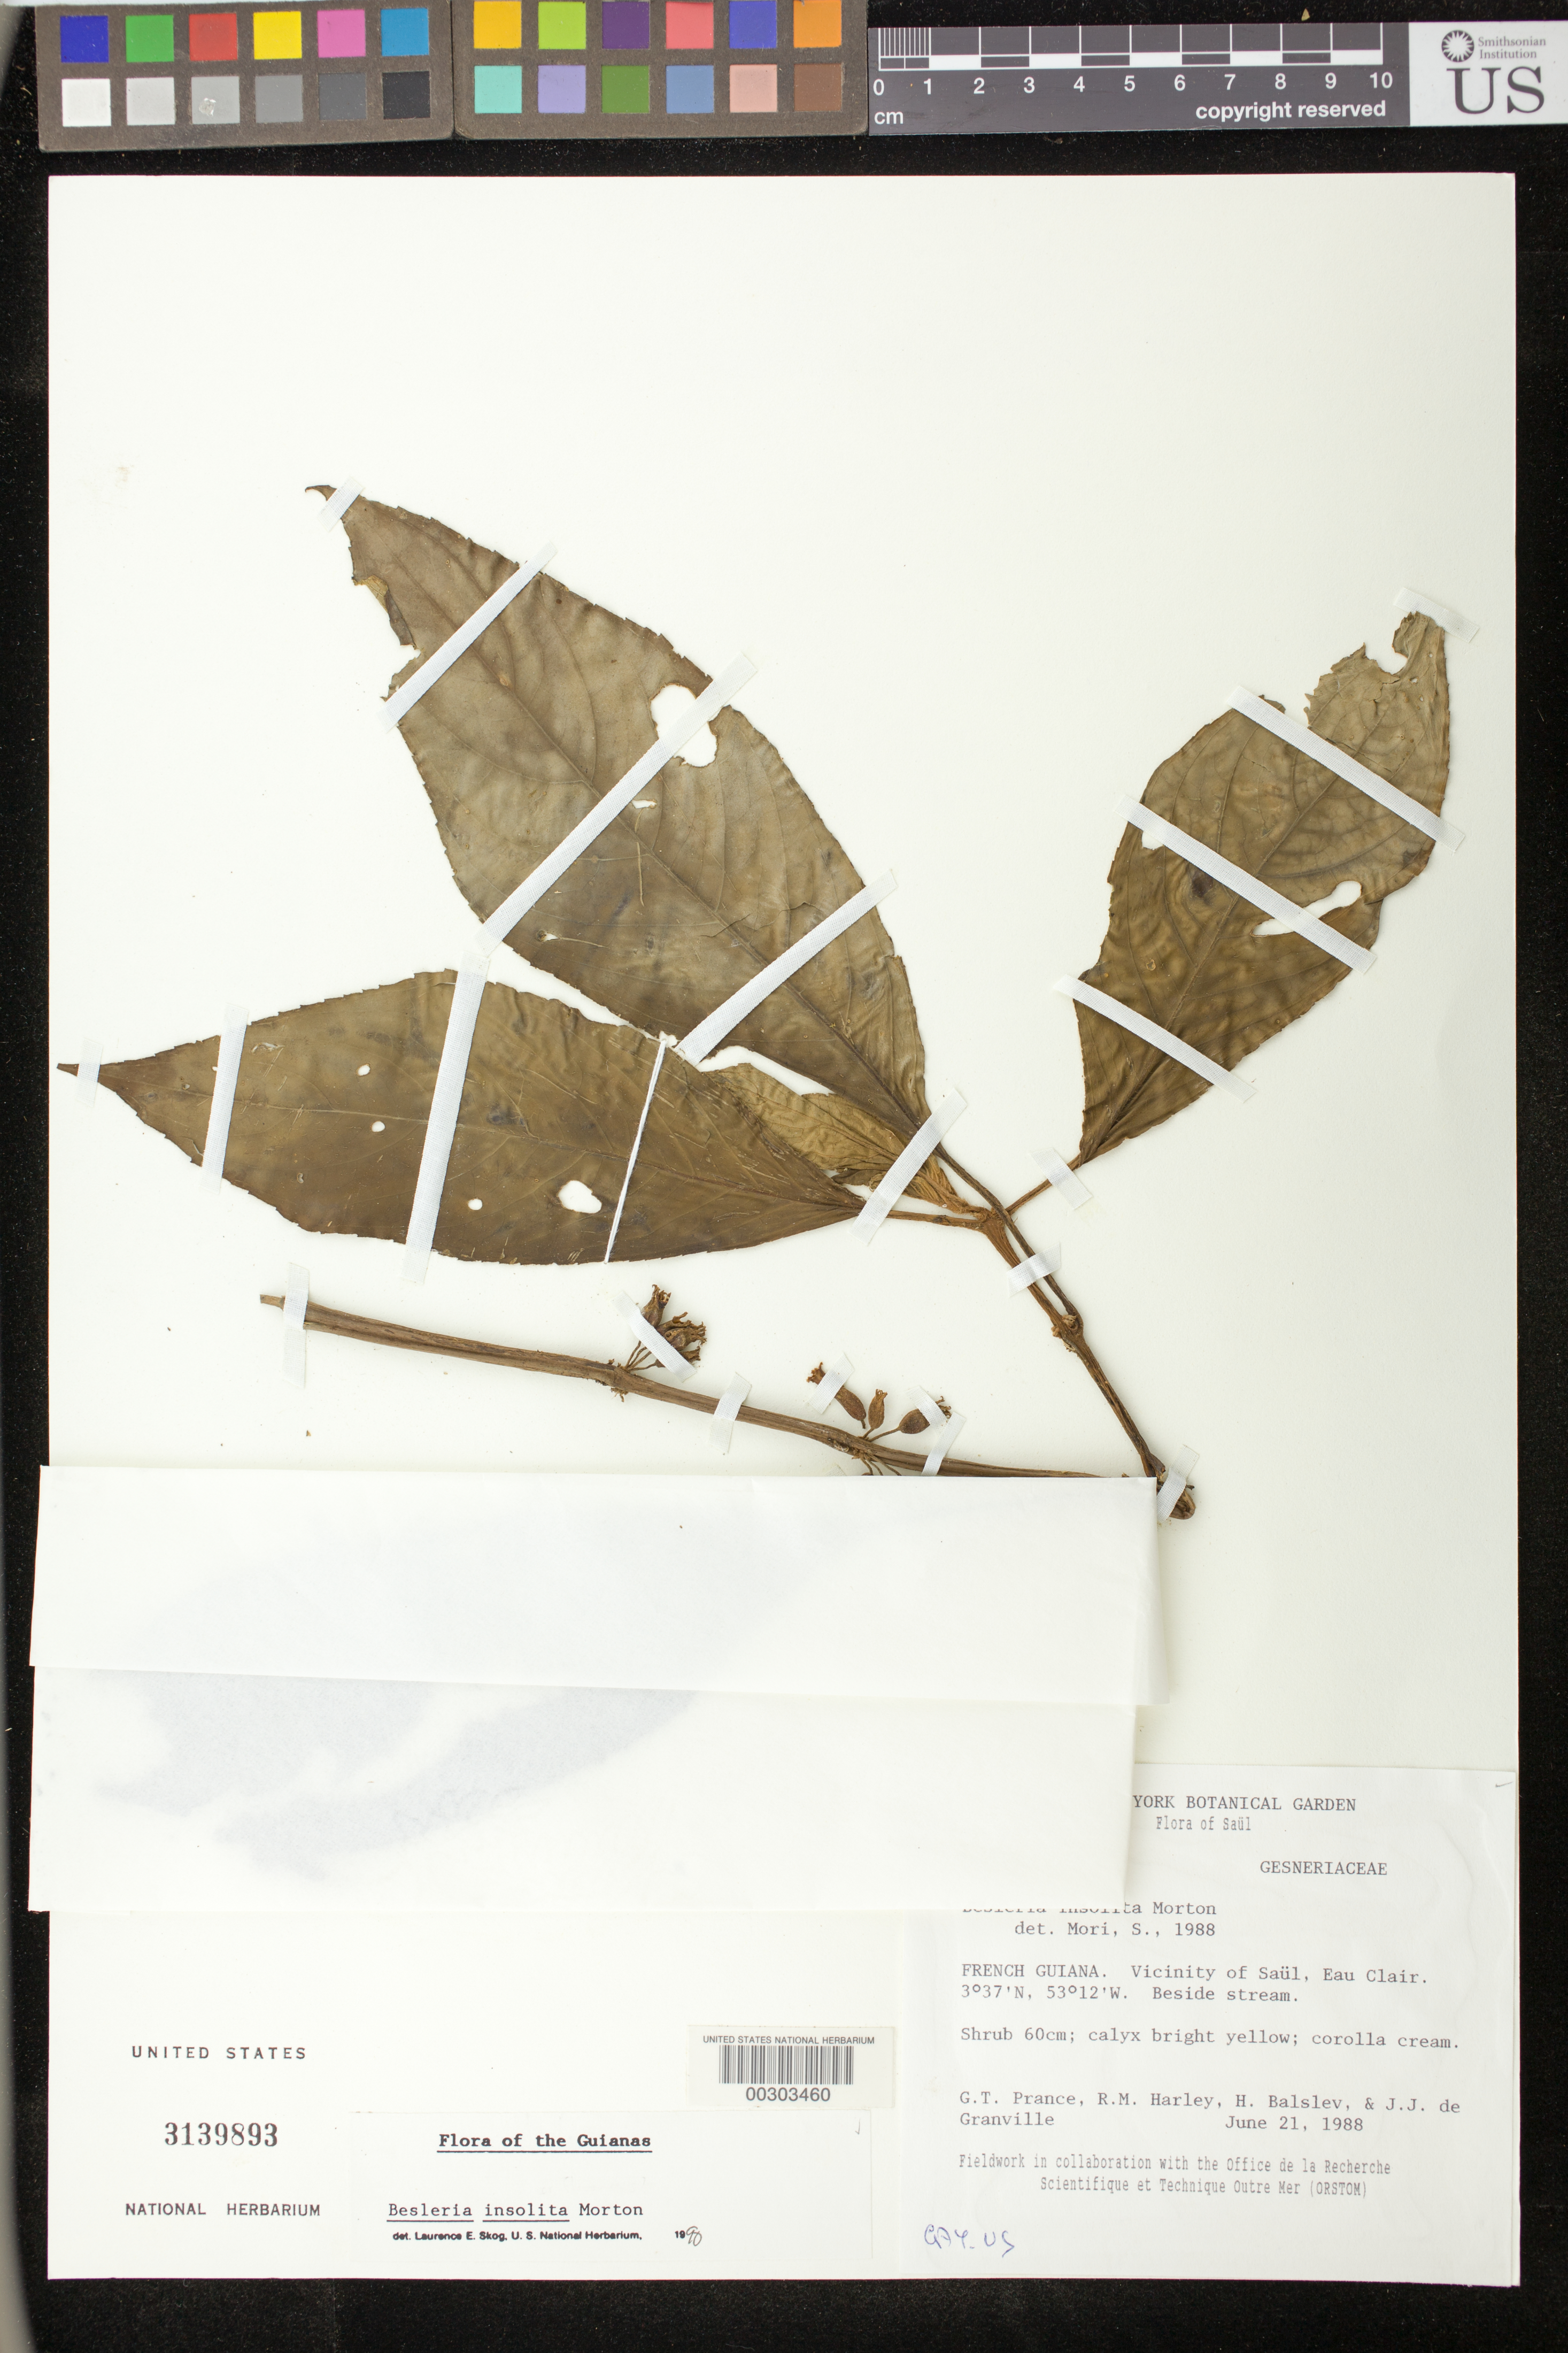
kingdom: Plantae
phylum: Tracheophyta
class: Magnoliopsida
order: Lamiales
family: Gesneriaceae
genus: Besleria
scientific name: Besleria insolita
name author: C.V. Morton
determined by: Skog, Laurence E.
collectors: G. T. Prance, R. M. Harley, H. Balslev & J.-J. de Granville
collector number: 30638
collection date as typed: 21 Jun 1988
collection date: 1988-06-21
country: French Guiana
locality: Vicinity of Saül, Eau Clair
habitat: Beside stream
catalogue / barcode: US 3139893